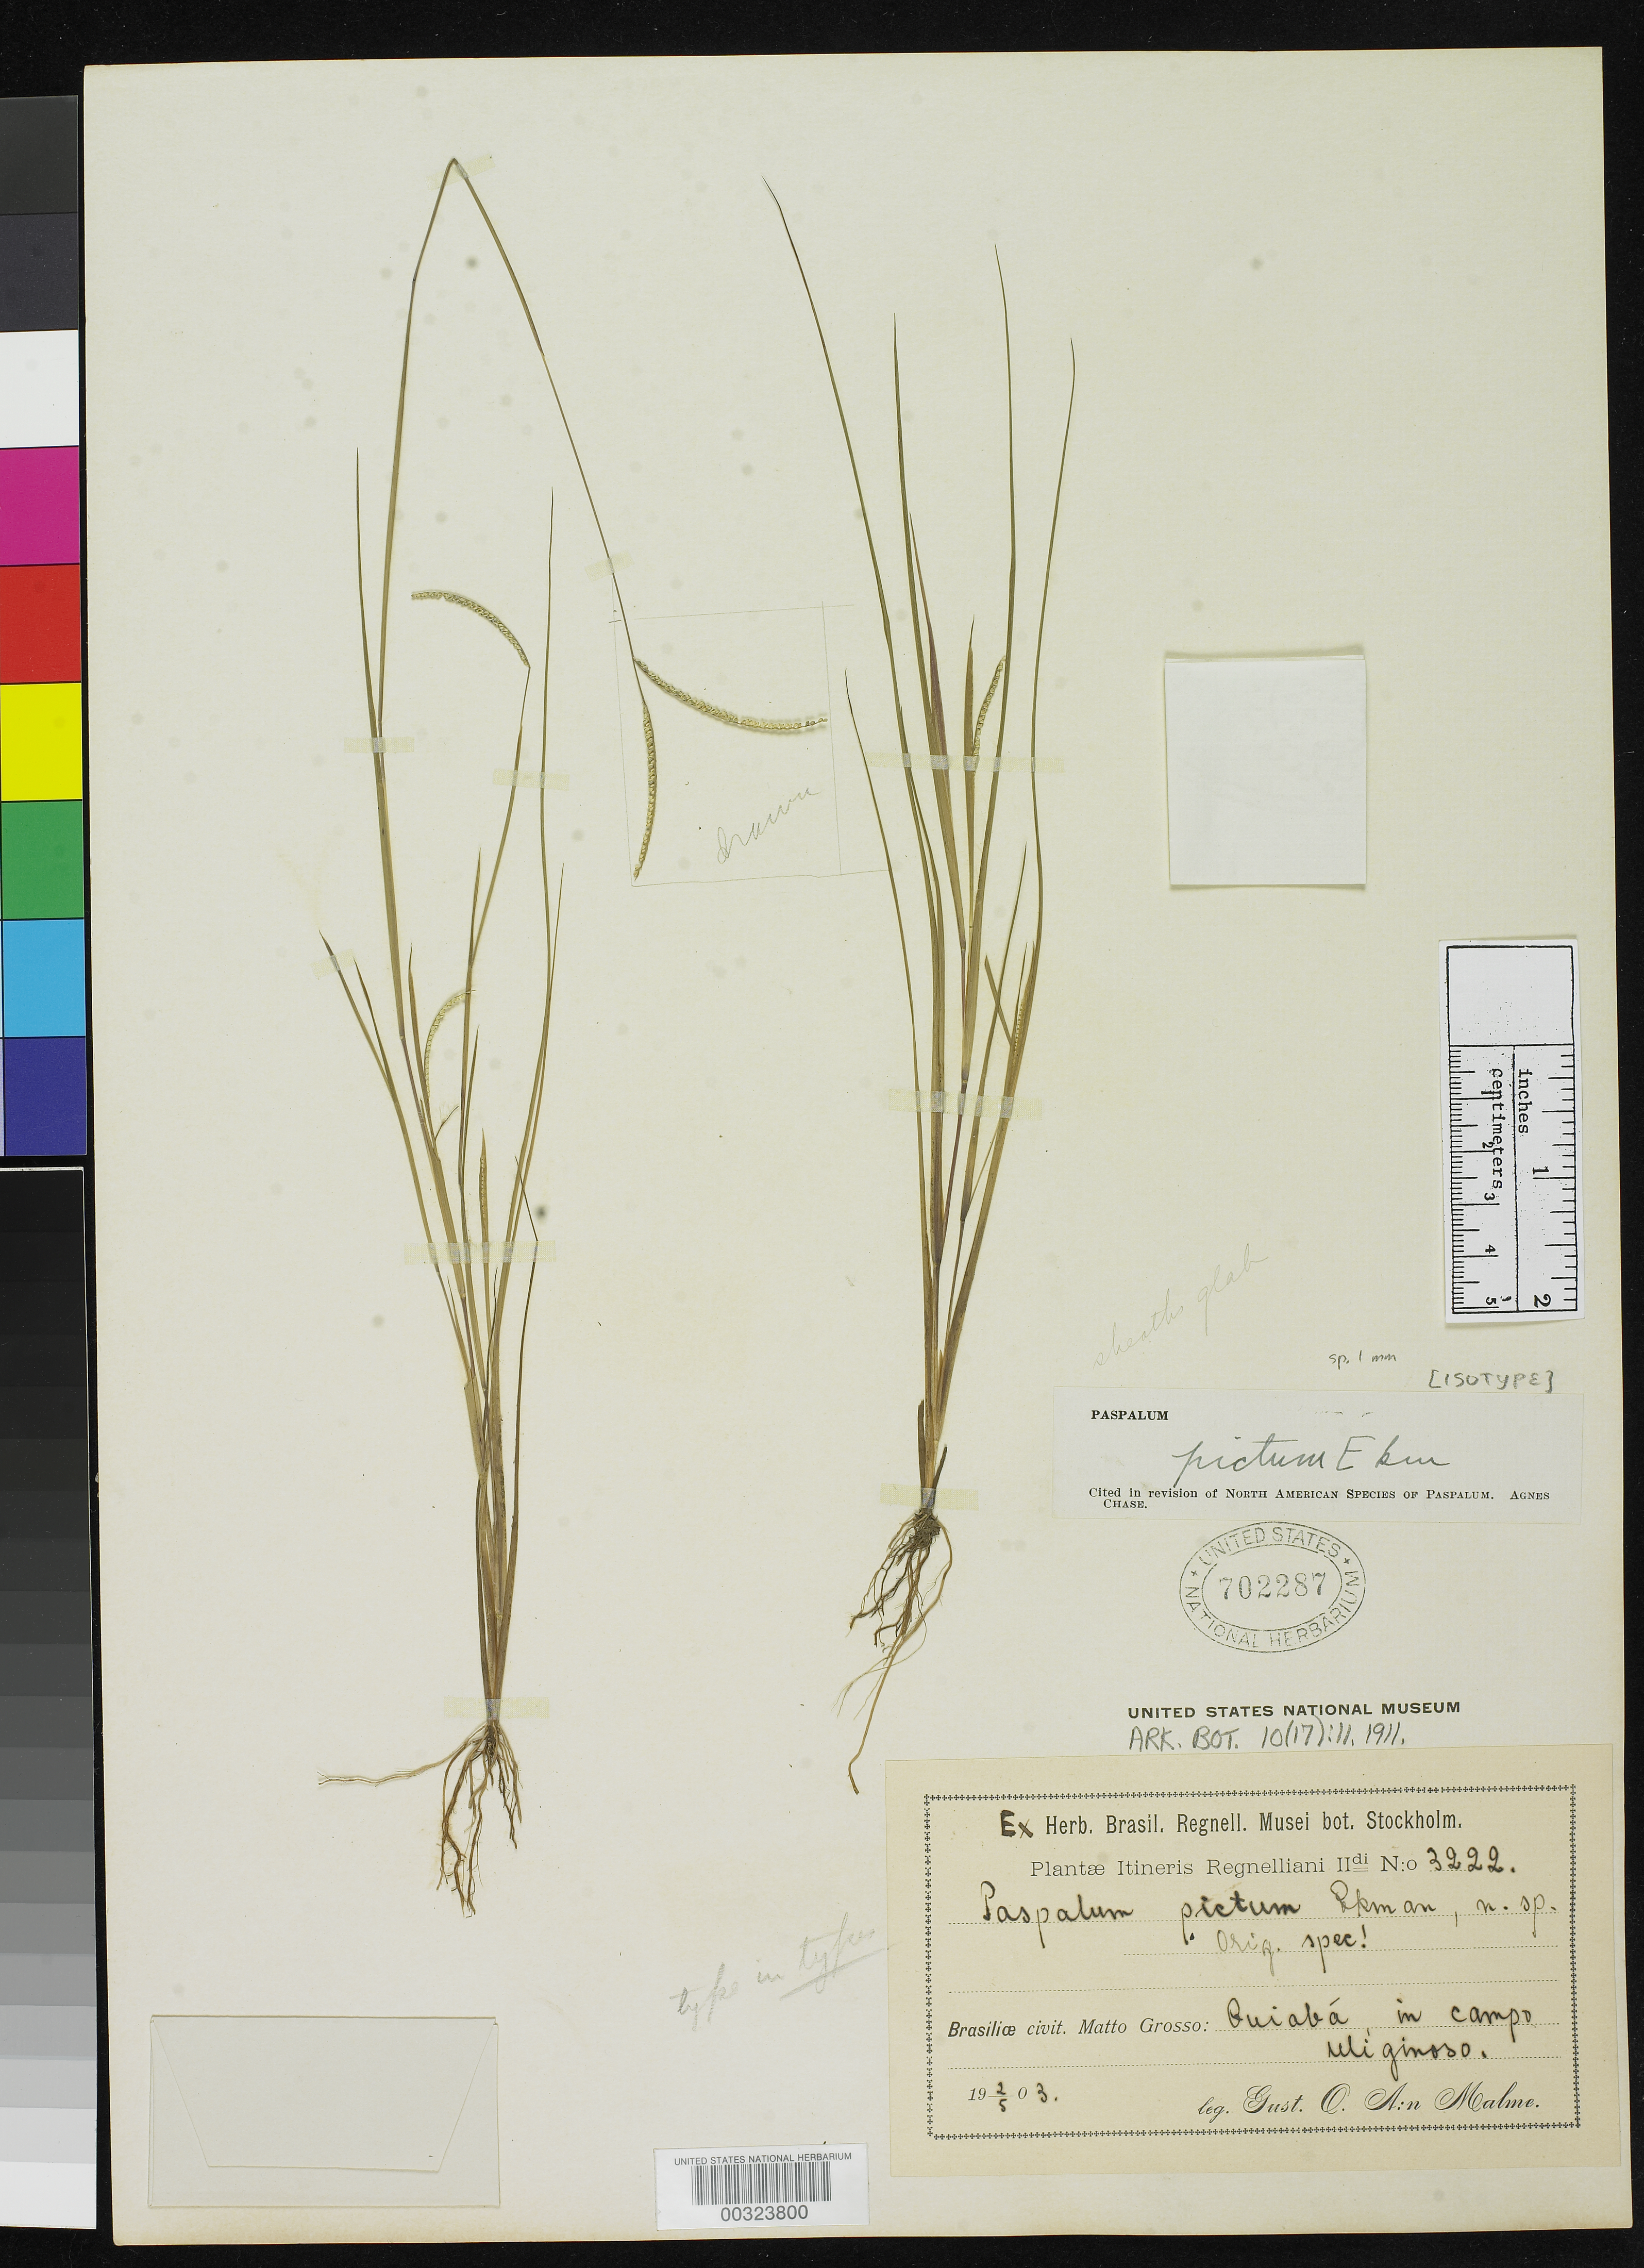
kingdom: Plantae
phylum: Tracheophyta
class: Liliopsida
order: Poales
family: Poaceae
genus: Paspalum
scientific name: Paspalum pictum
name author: Ekman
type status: Type Fragment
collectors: G. O. A. Malme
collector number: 3222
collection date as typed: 02 May 1903 or 05 Feb 1903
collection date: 1903-02-05 or 1903-05-02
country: Brazil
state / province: Mato Grosso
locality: Cuyaba.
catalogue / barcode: US 702287